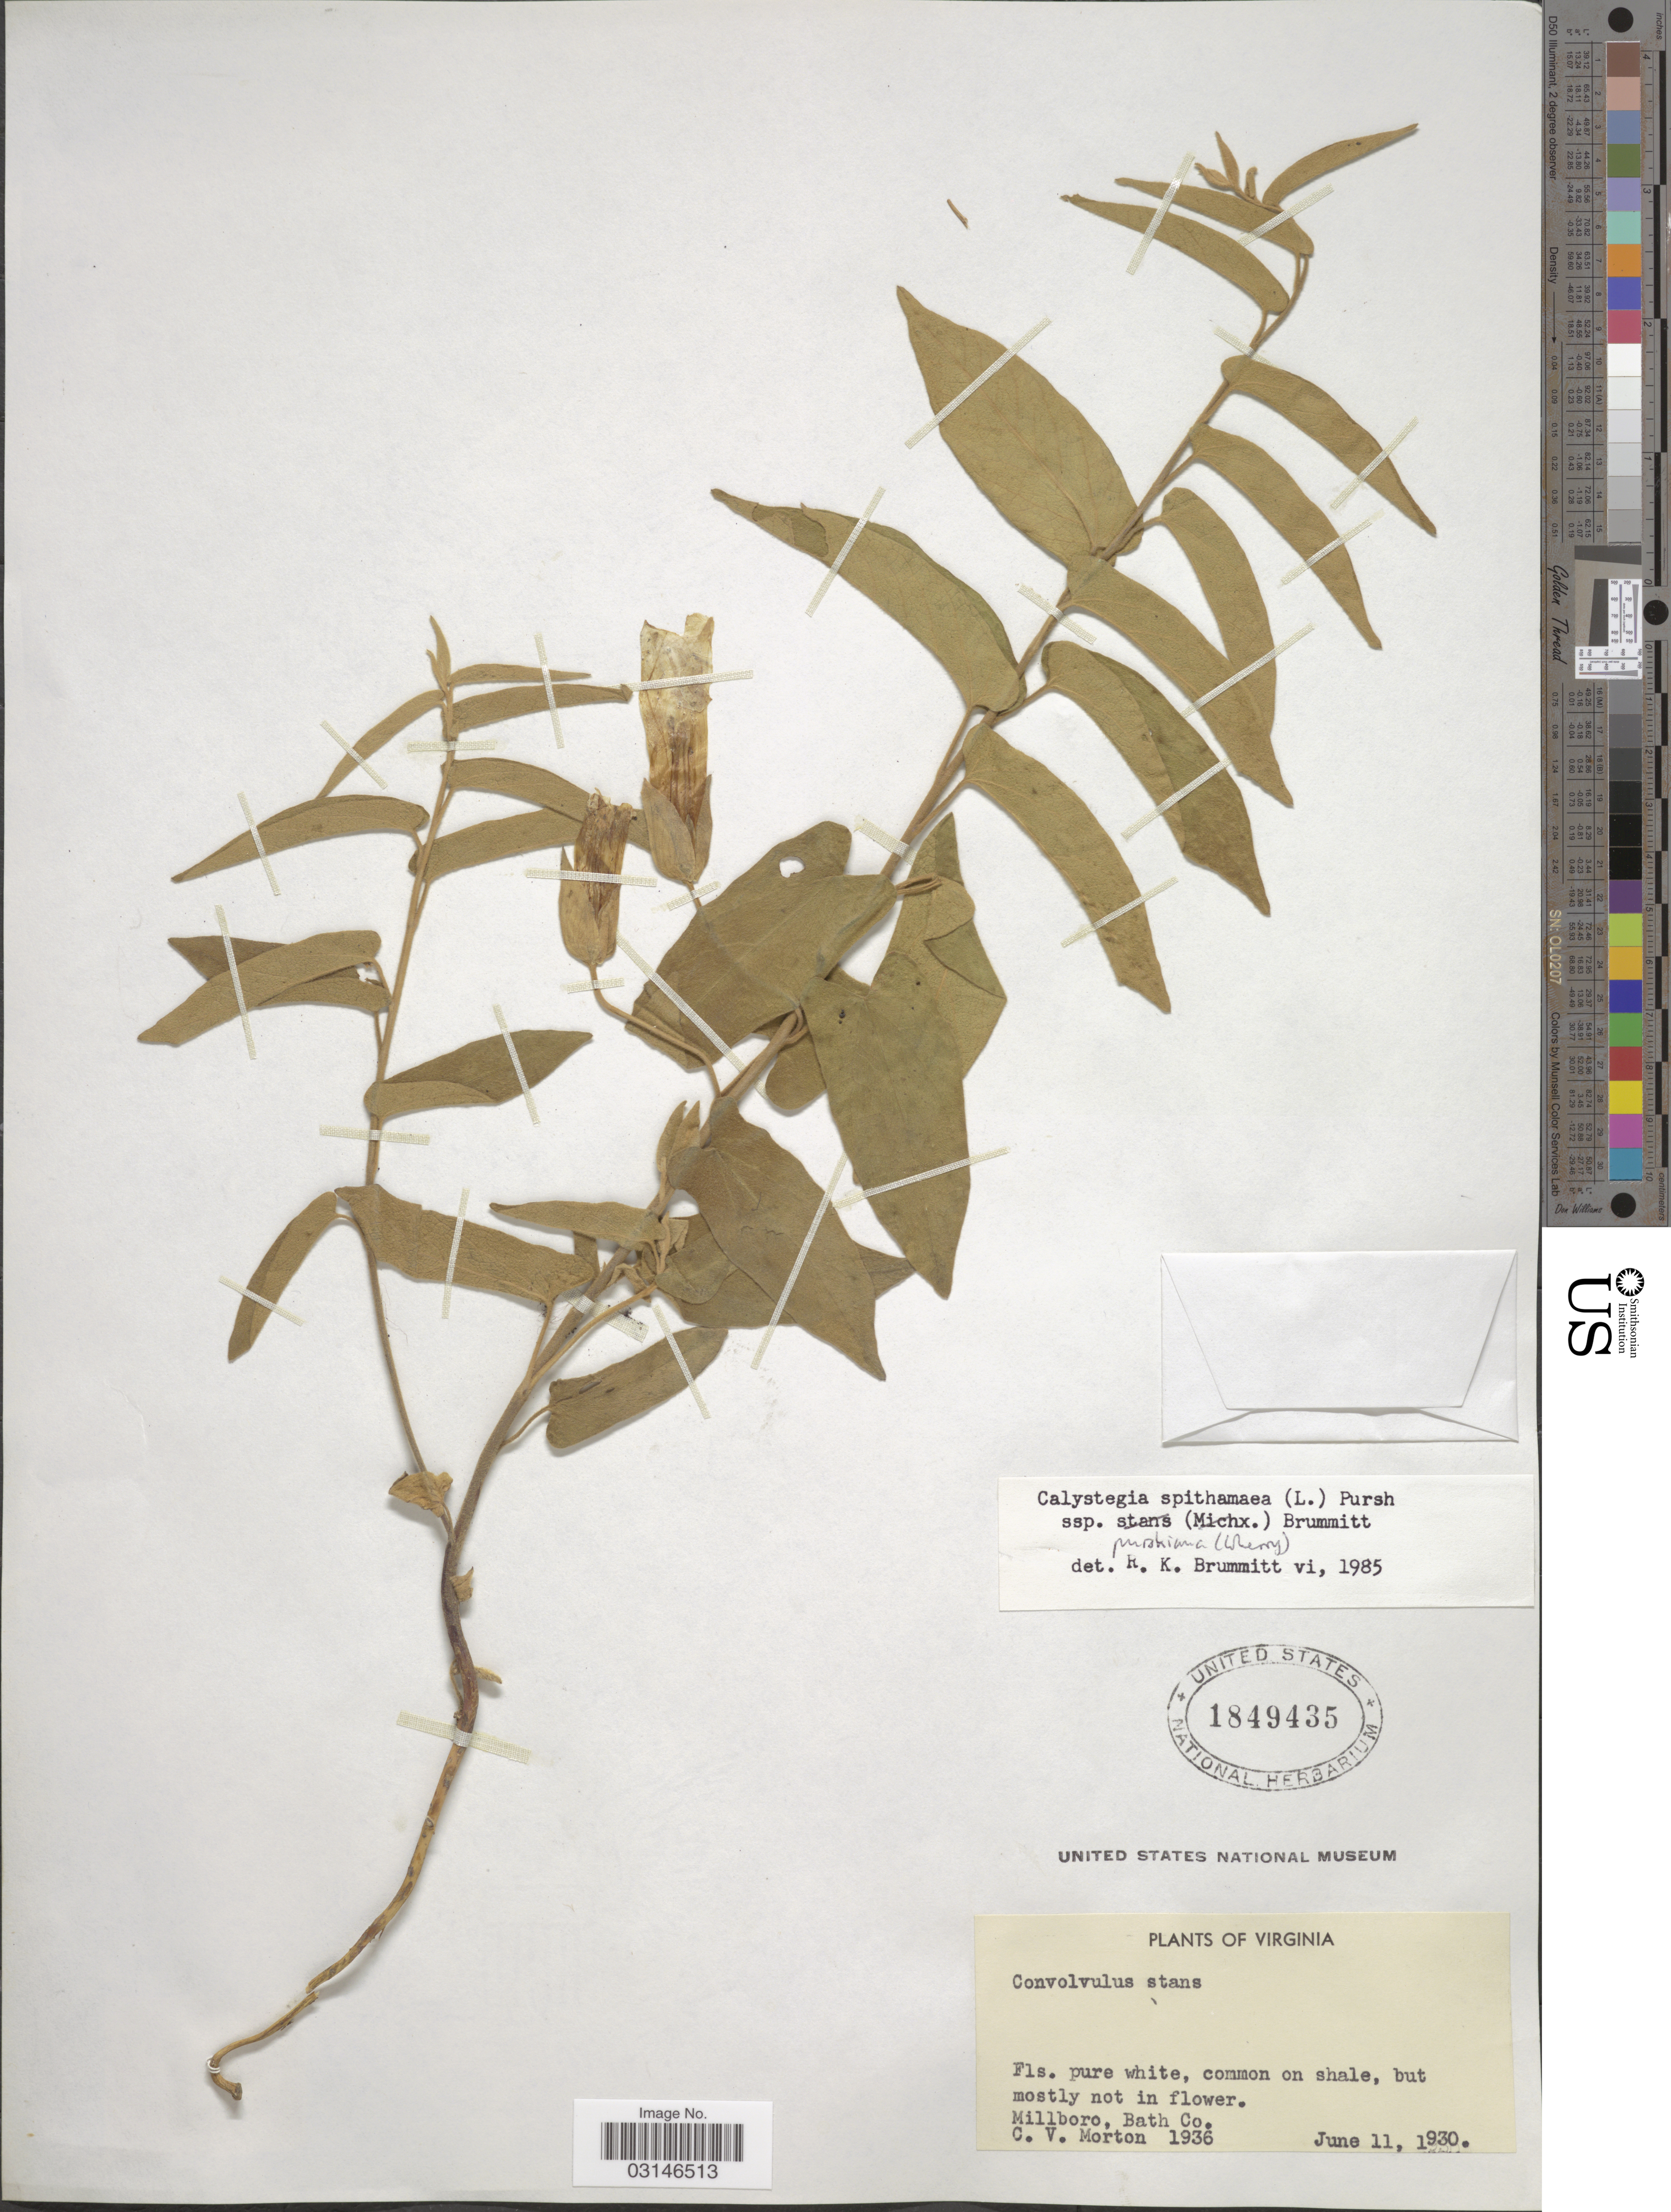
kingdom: Plantae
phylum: Tracheophyta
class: Magnoliopsida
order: Solanales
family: Convolvulaceae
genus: Calystegia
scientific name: Calystegia spithamaea subsp. purshiana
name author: (Wherry) Brummitt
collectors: C. V. Morton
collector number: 1936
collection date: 1930-06-11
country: United States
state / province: Virginia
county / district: Bath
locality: Millboro, Bath Co.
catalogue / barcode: US 1849435